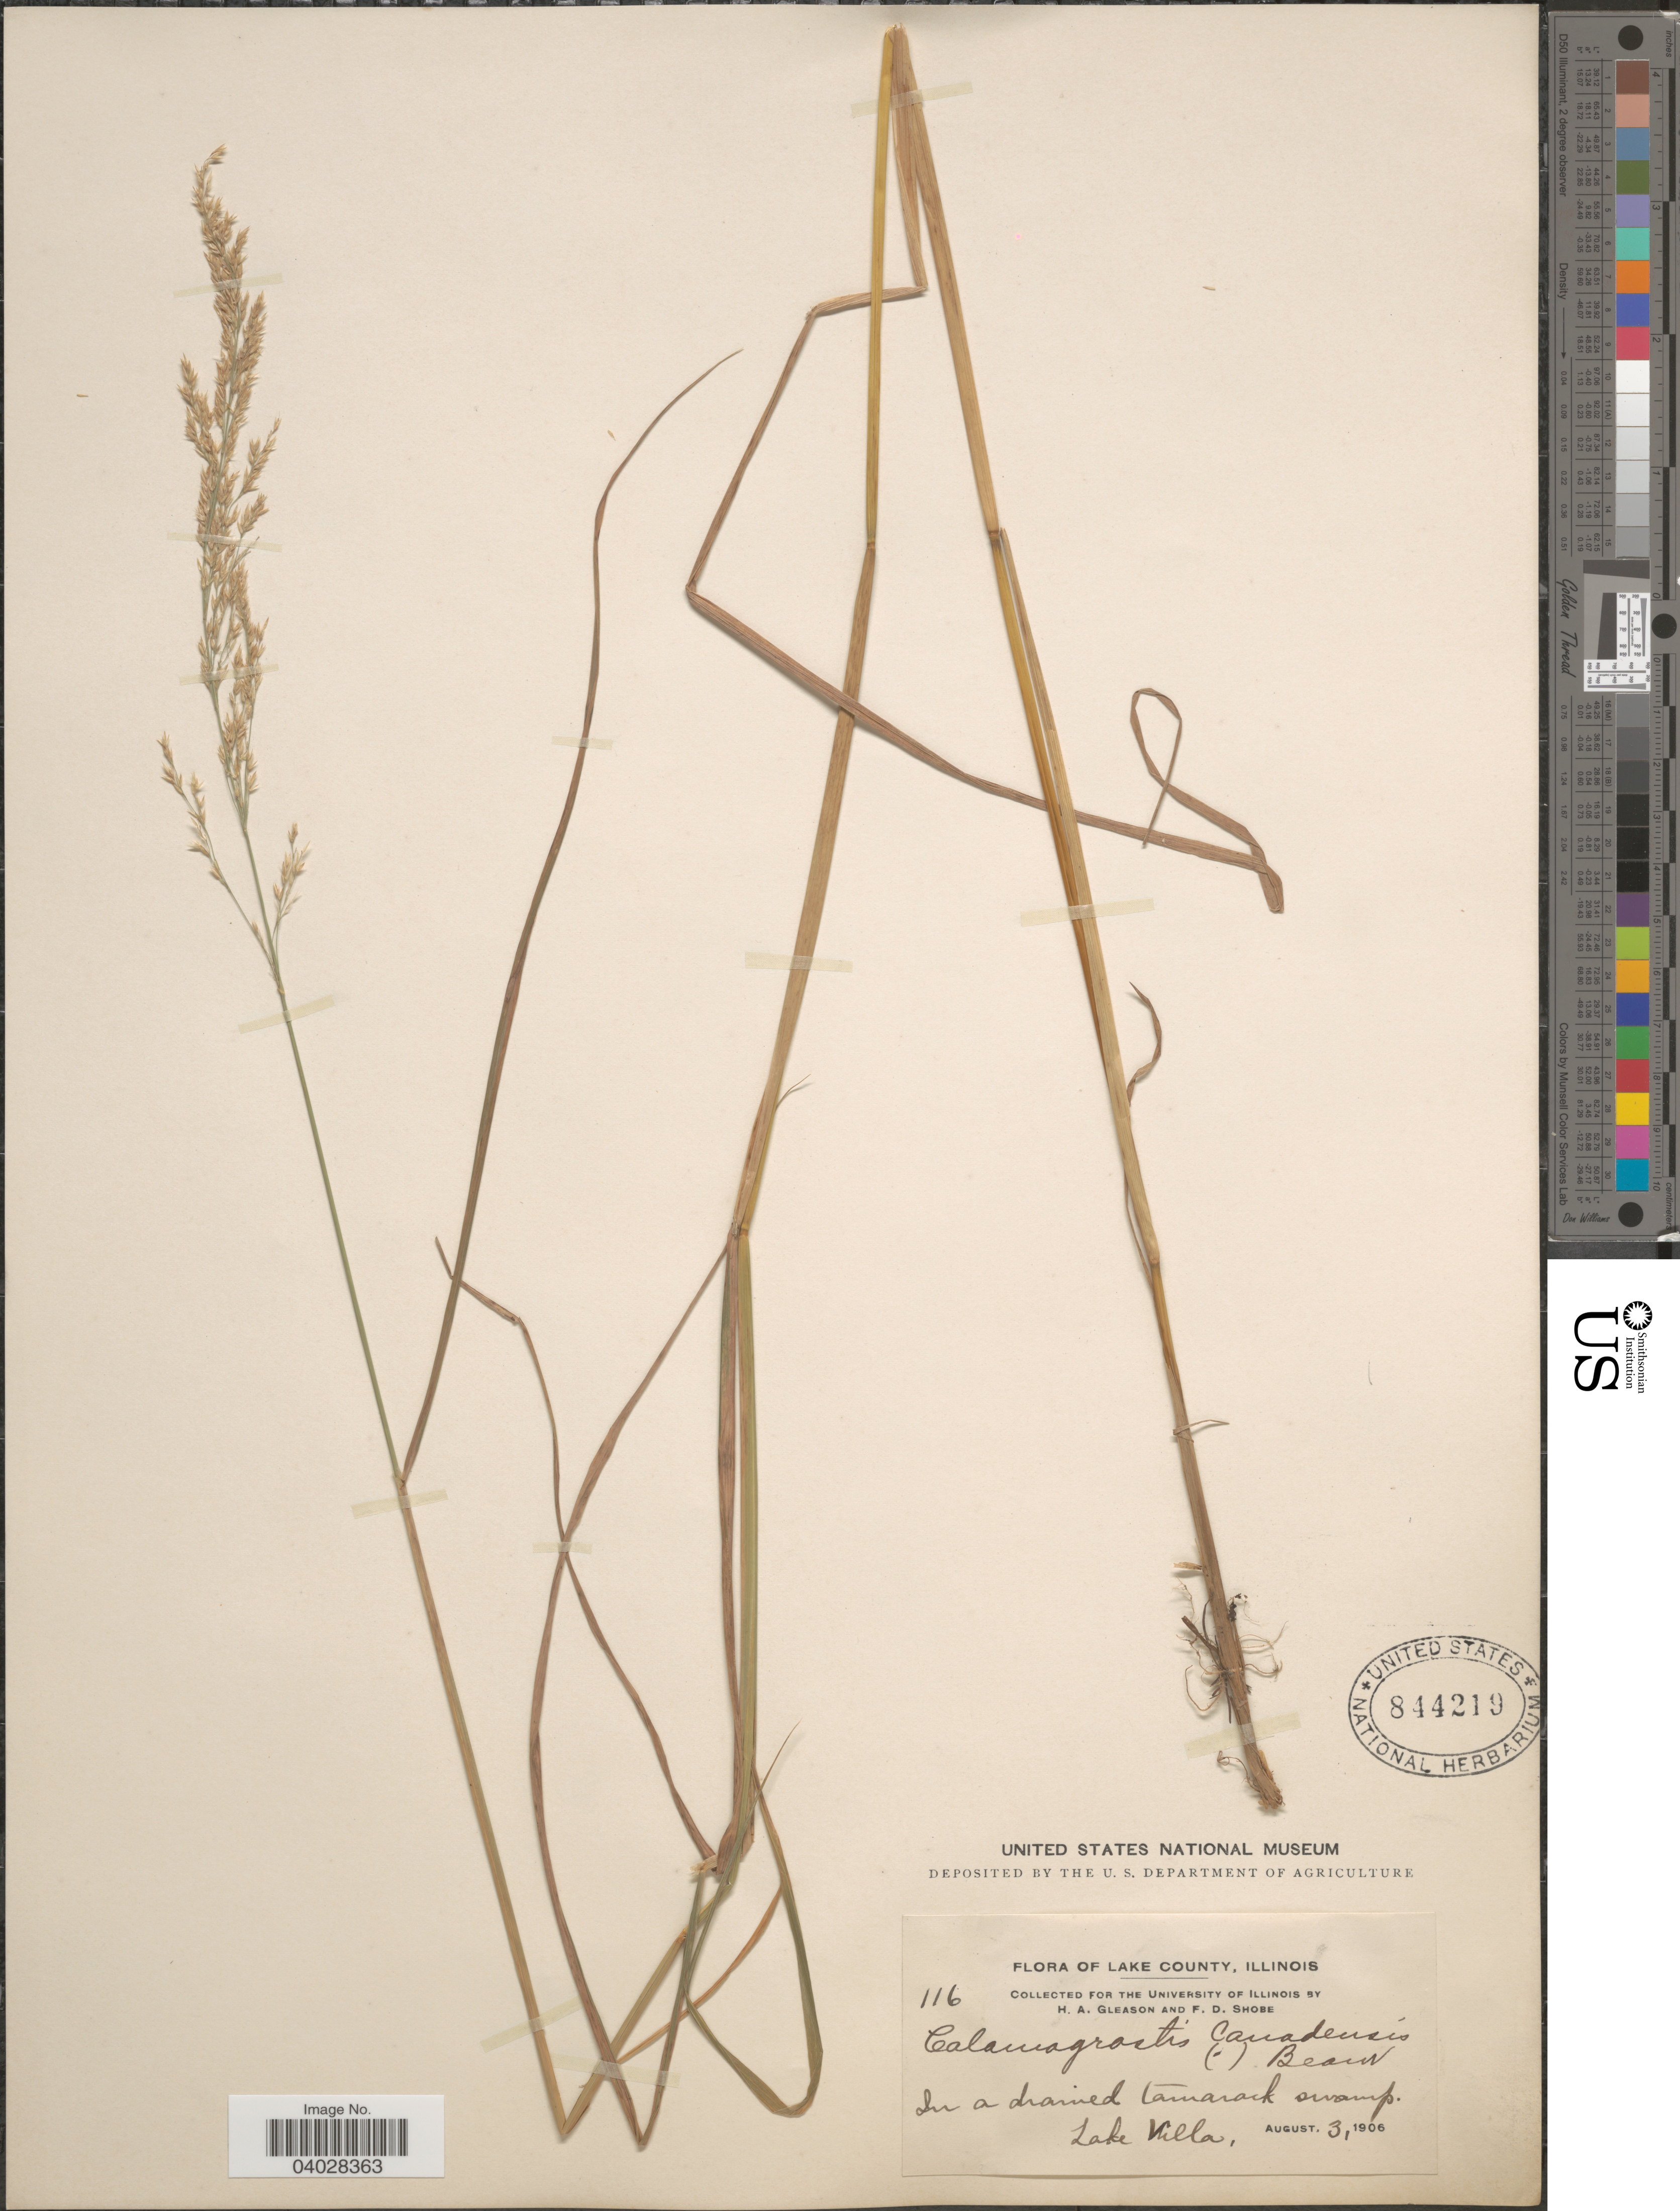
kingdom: Plantae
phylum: Tracheophyta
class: Liliopsida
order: Poales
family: Poaceae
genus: Calamagrostis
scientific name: Calamagrostis canadensis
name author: (Michx.) P. Beauv.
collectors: H. A. Gleason & F. Shobe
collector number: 116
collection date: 1906-08-03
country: United States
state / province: Illinois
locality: Lake County. Lake Villa.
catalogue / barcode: US 844219